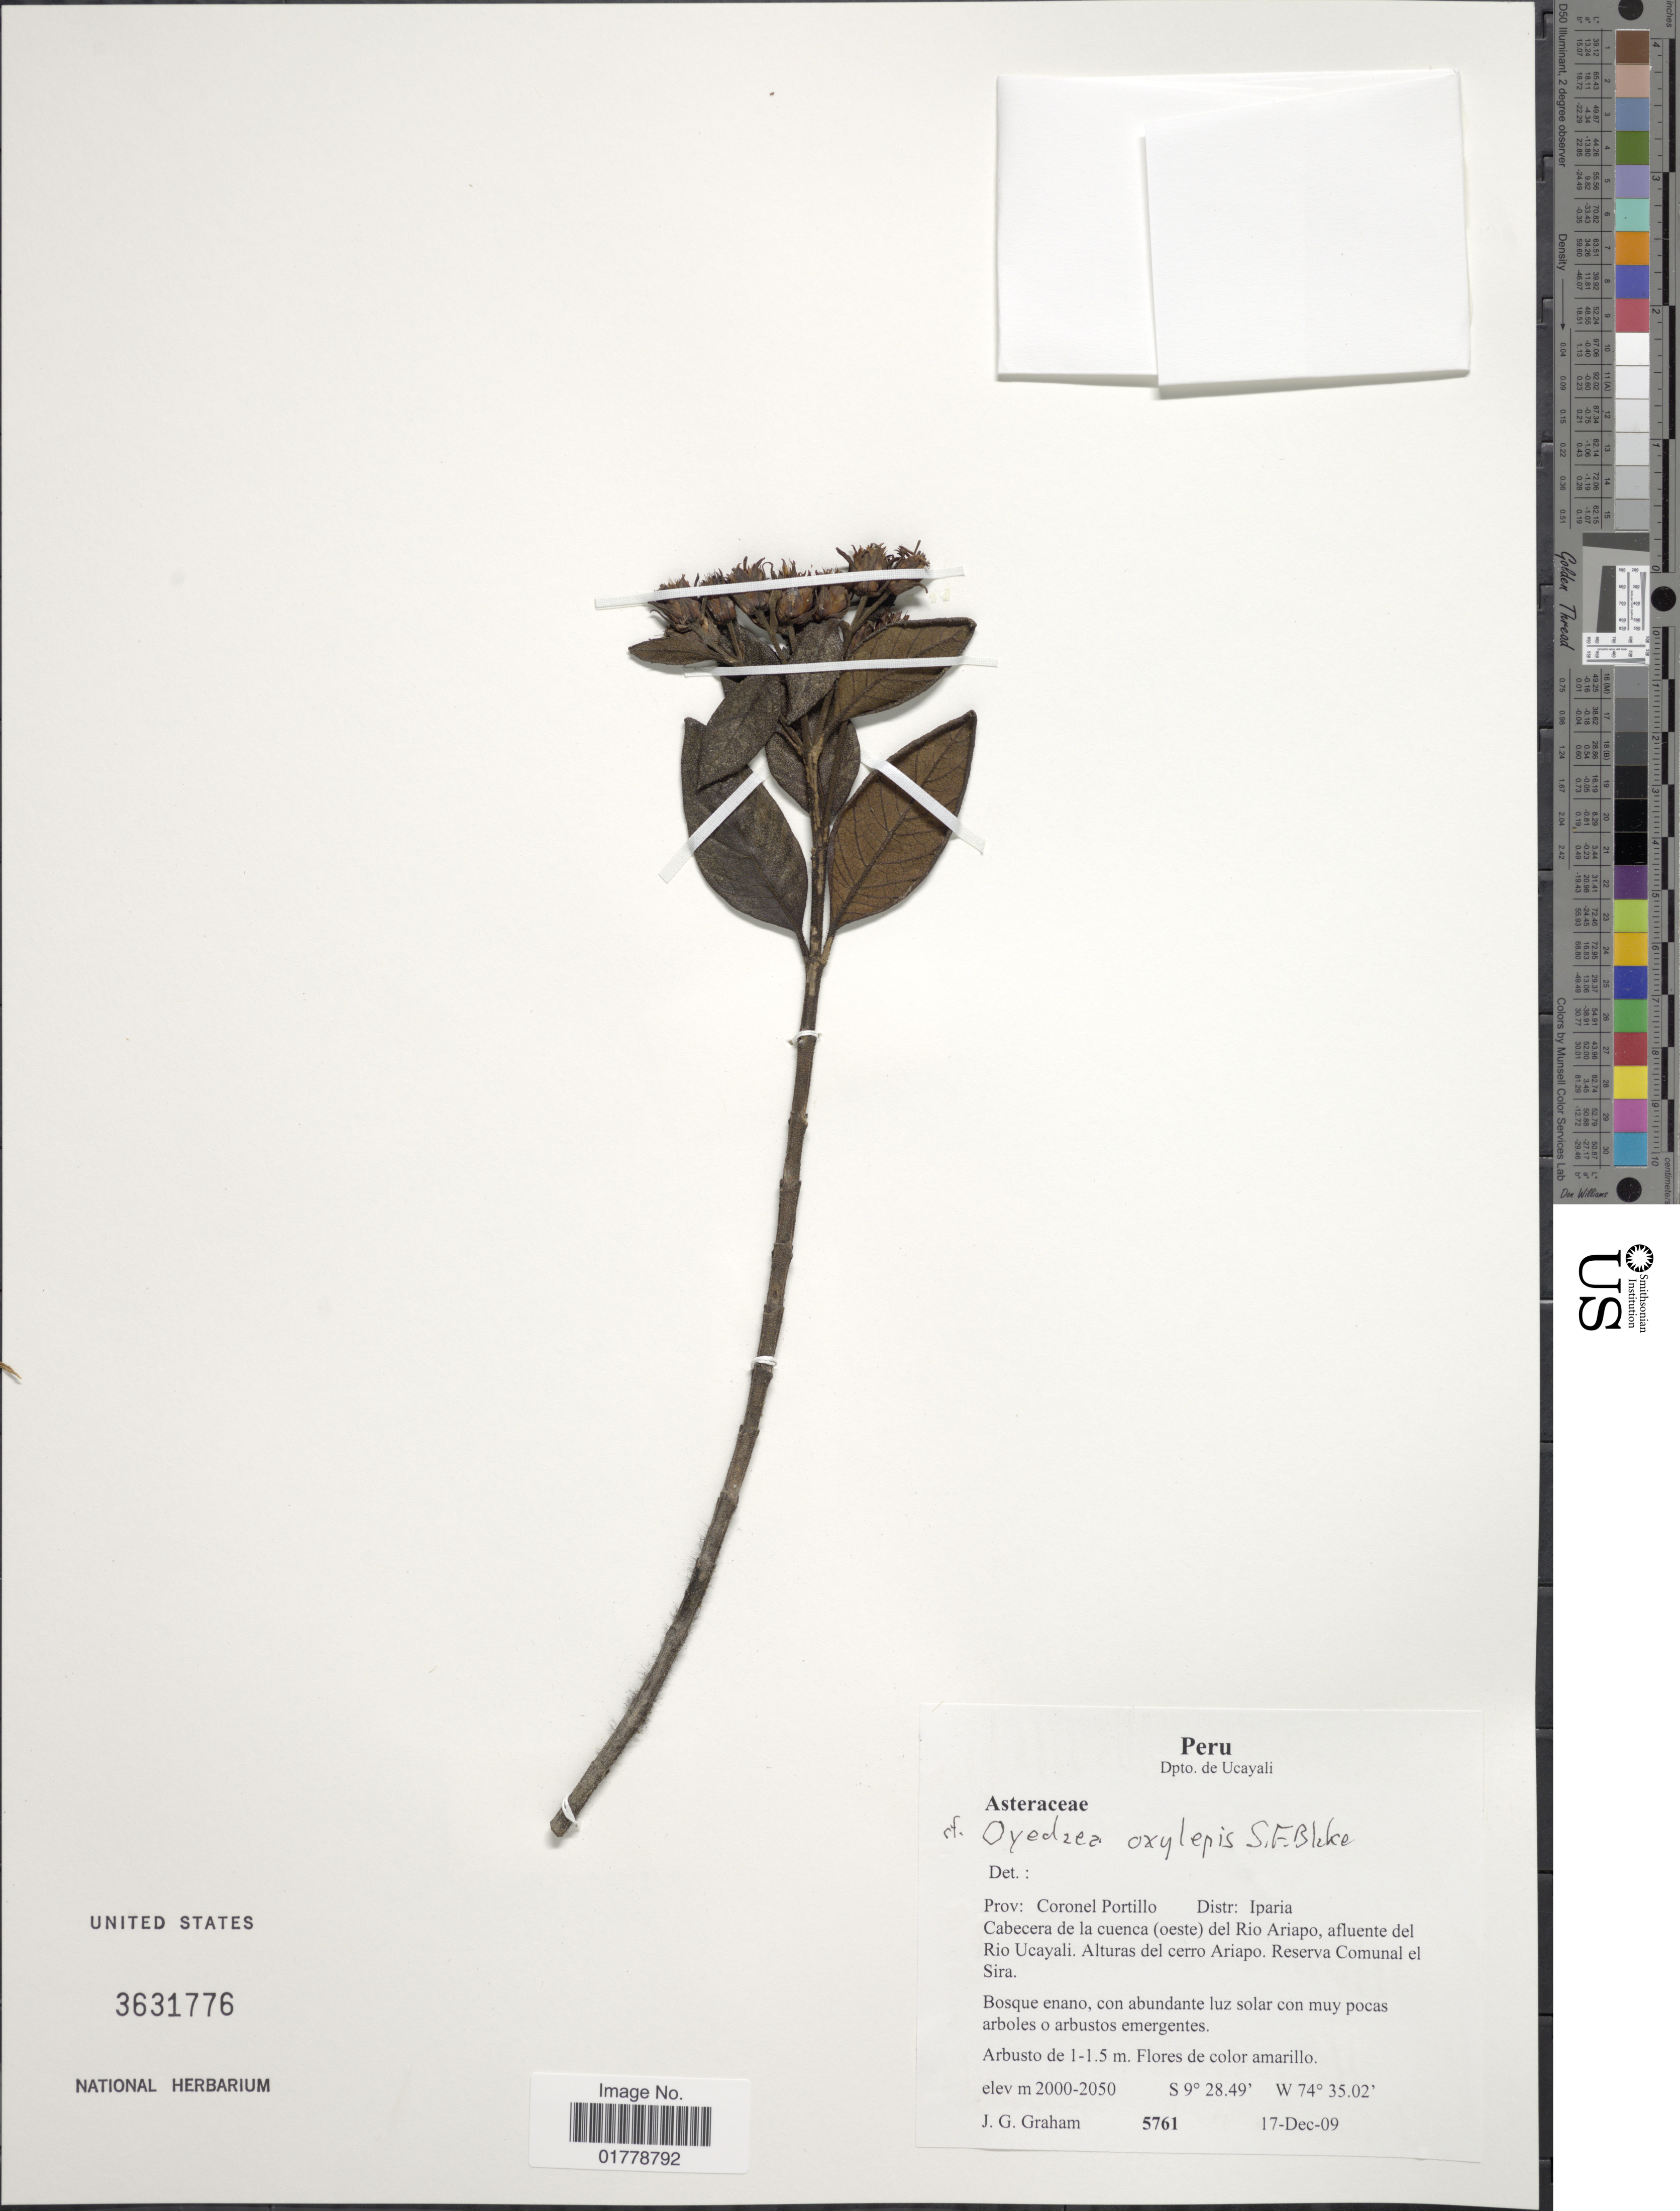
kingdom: Plantae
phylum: Tracheophyta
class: Magnoliopsida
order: Asterales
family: Asteraceae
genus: Oyedaea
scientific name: Oyedaea oxylepis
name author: S.F. Blake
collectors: J. Graham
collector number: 5761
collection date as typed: Transcribed d/m/y: 17/12/9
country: Peru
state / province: Ucayali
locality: Dpto. de Ucayali. Prov: Coronel Portillo. Distr: Iparia. Cabecera de la cuenca (oeste) del Rio Ariapo, afluente del Rio Ucayali. Alturas del cerro Ariapo. Reserva Comunal el Sira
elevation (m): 2000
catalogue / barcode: US 3631776